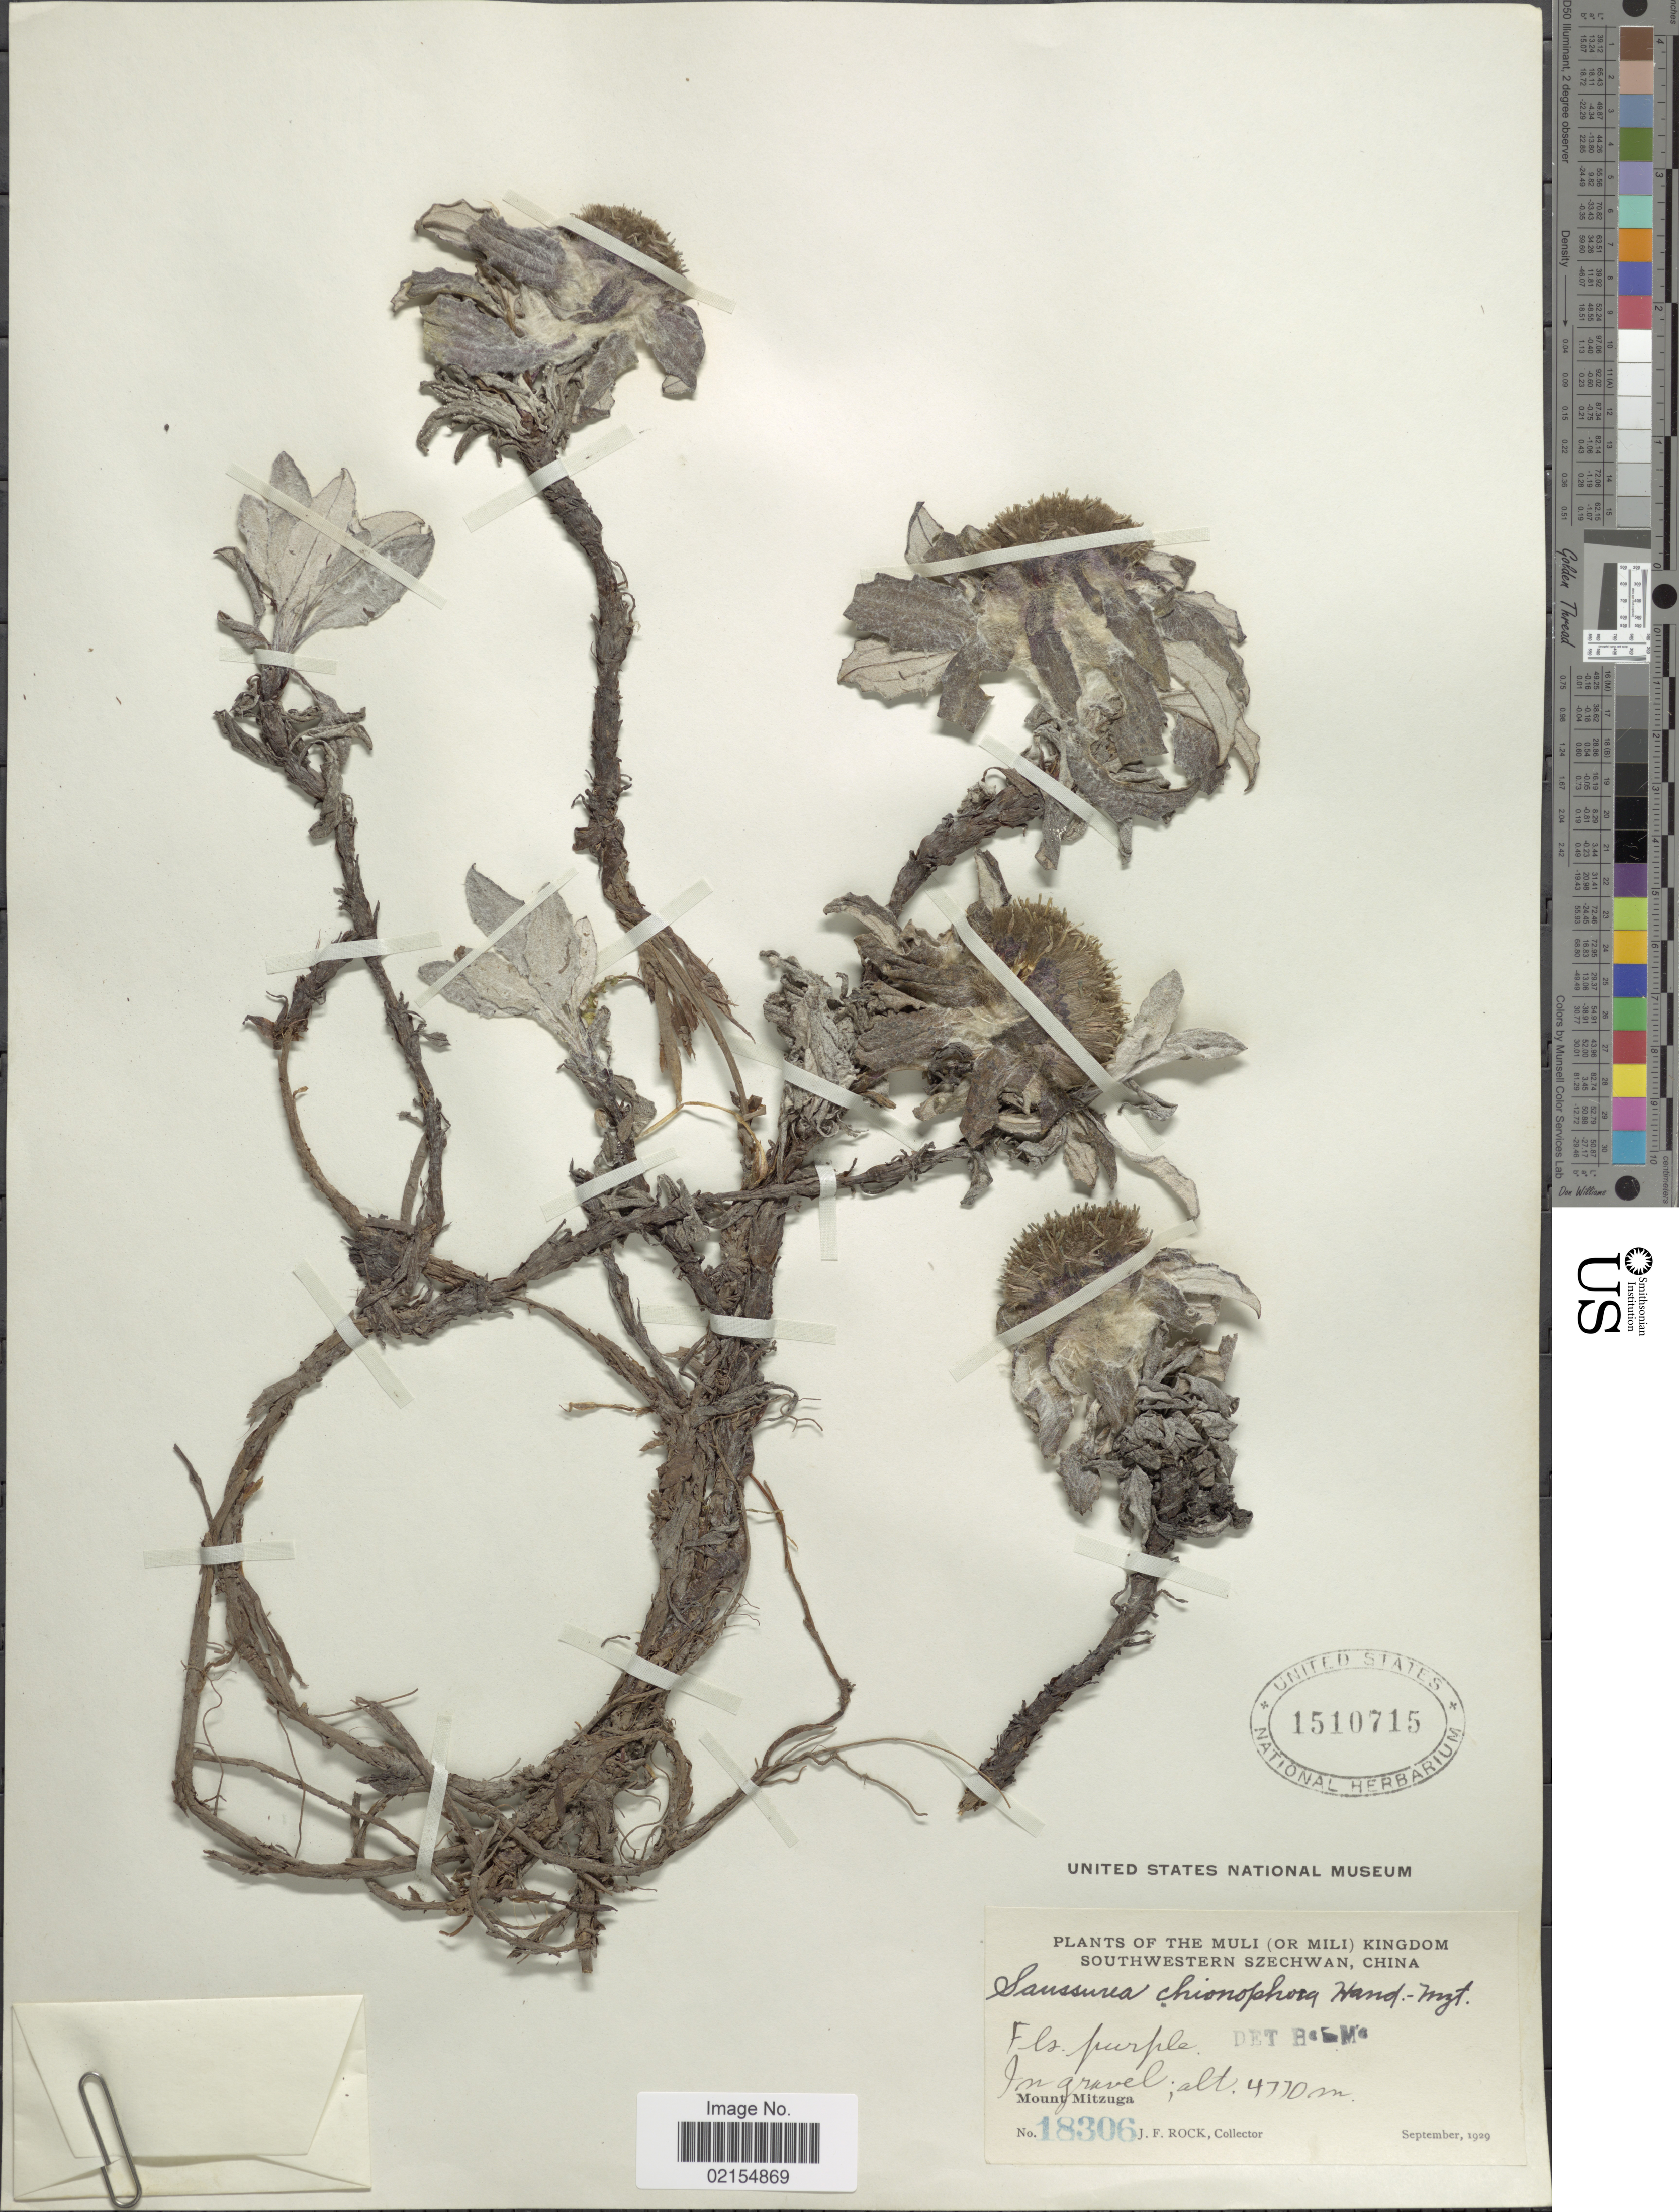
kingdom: Plantae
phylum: Tracheophyta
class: Magnoliopsida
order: Asterales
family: Asteraceae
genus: Saussurea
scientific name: Saussurea quercifolia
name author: W.W. Sm.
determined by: Chen, Yousheng S.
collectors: J. Rock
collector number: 18306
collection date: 1929-09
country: China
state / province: Sichuan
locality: The Muli (Or Mili) Kingdom, Southwestern Szechwan, China, Mount Mitzuga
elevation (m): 4770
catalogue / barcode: US 1510715